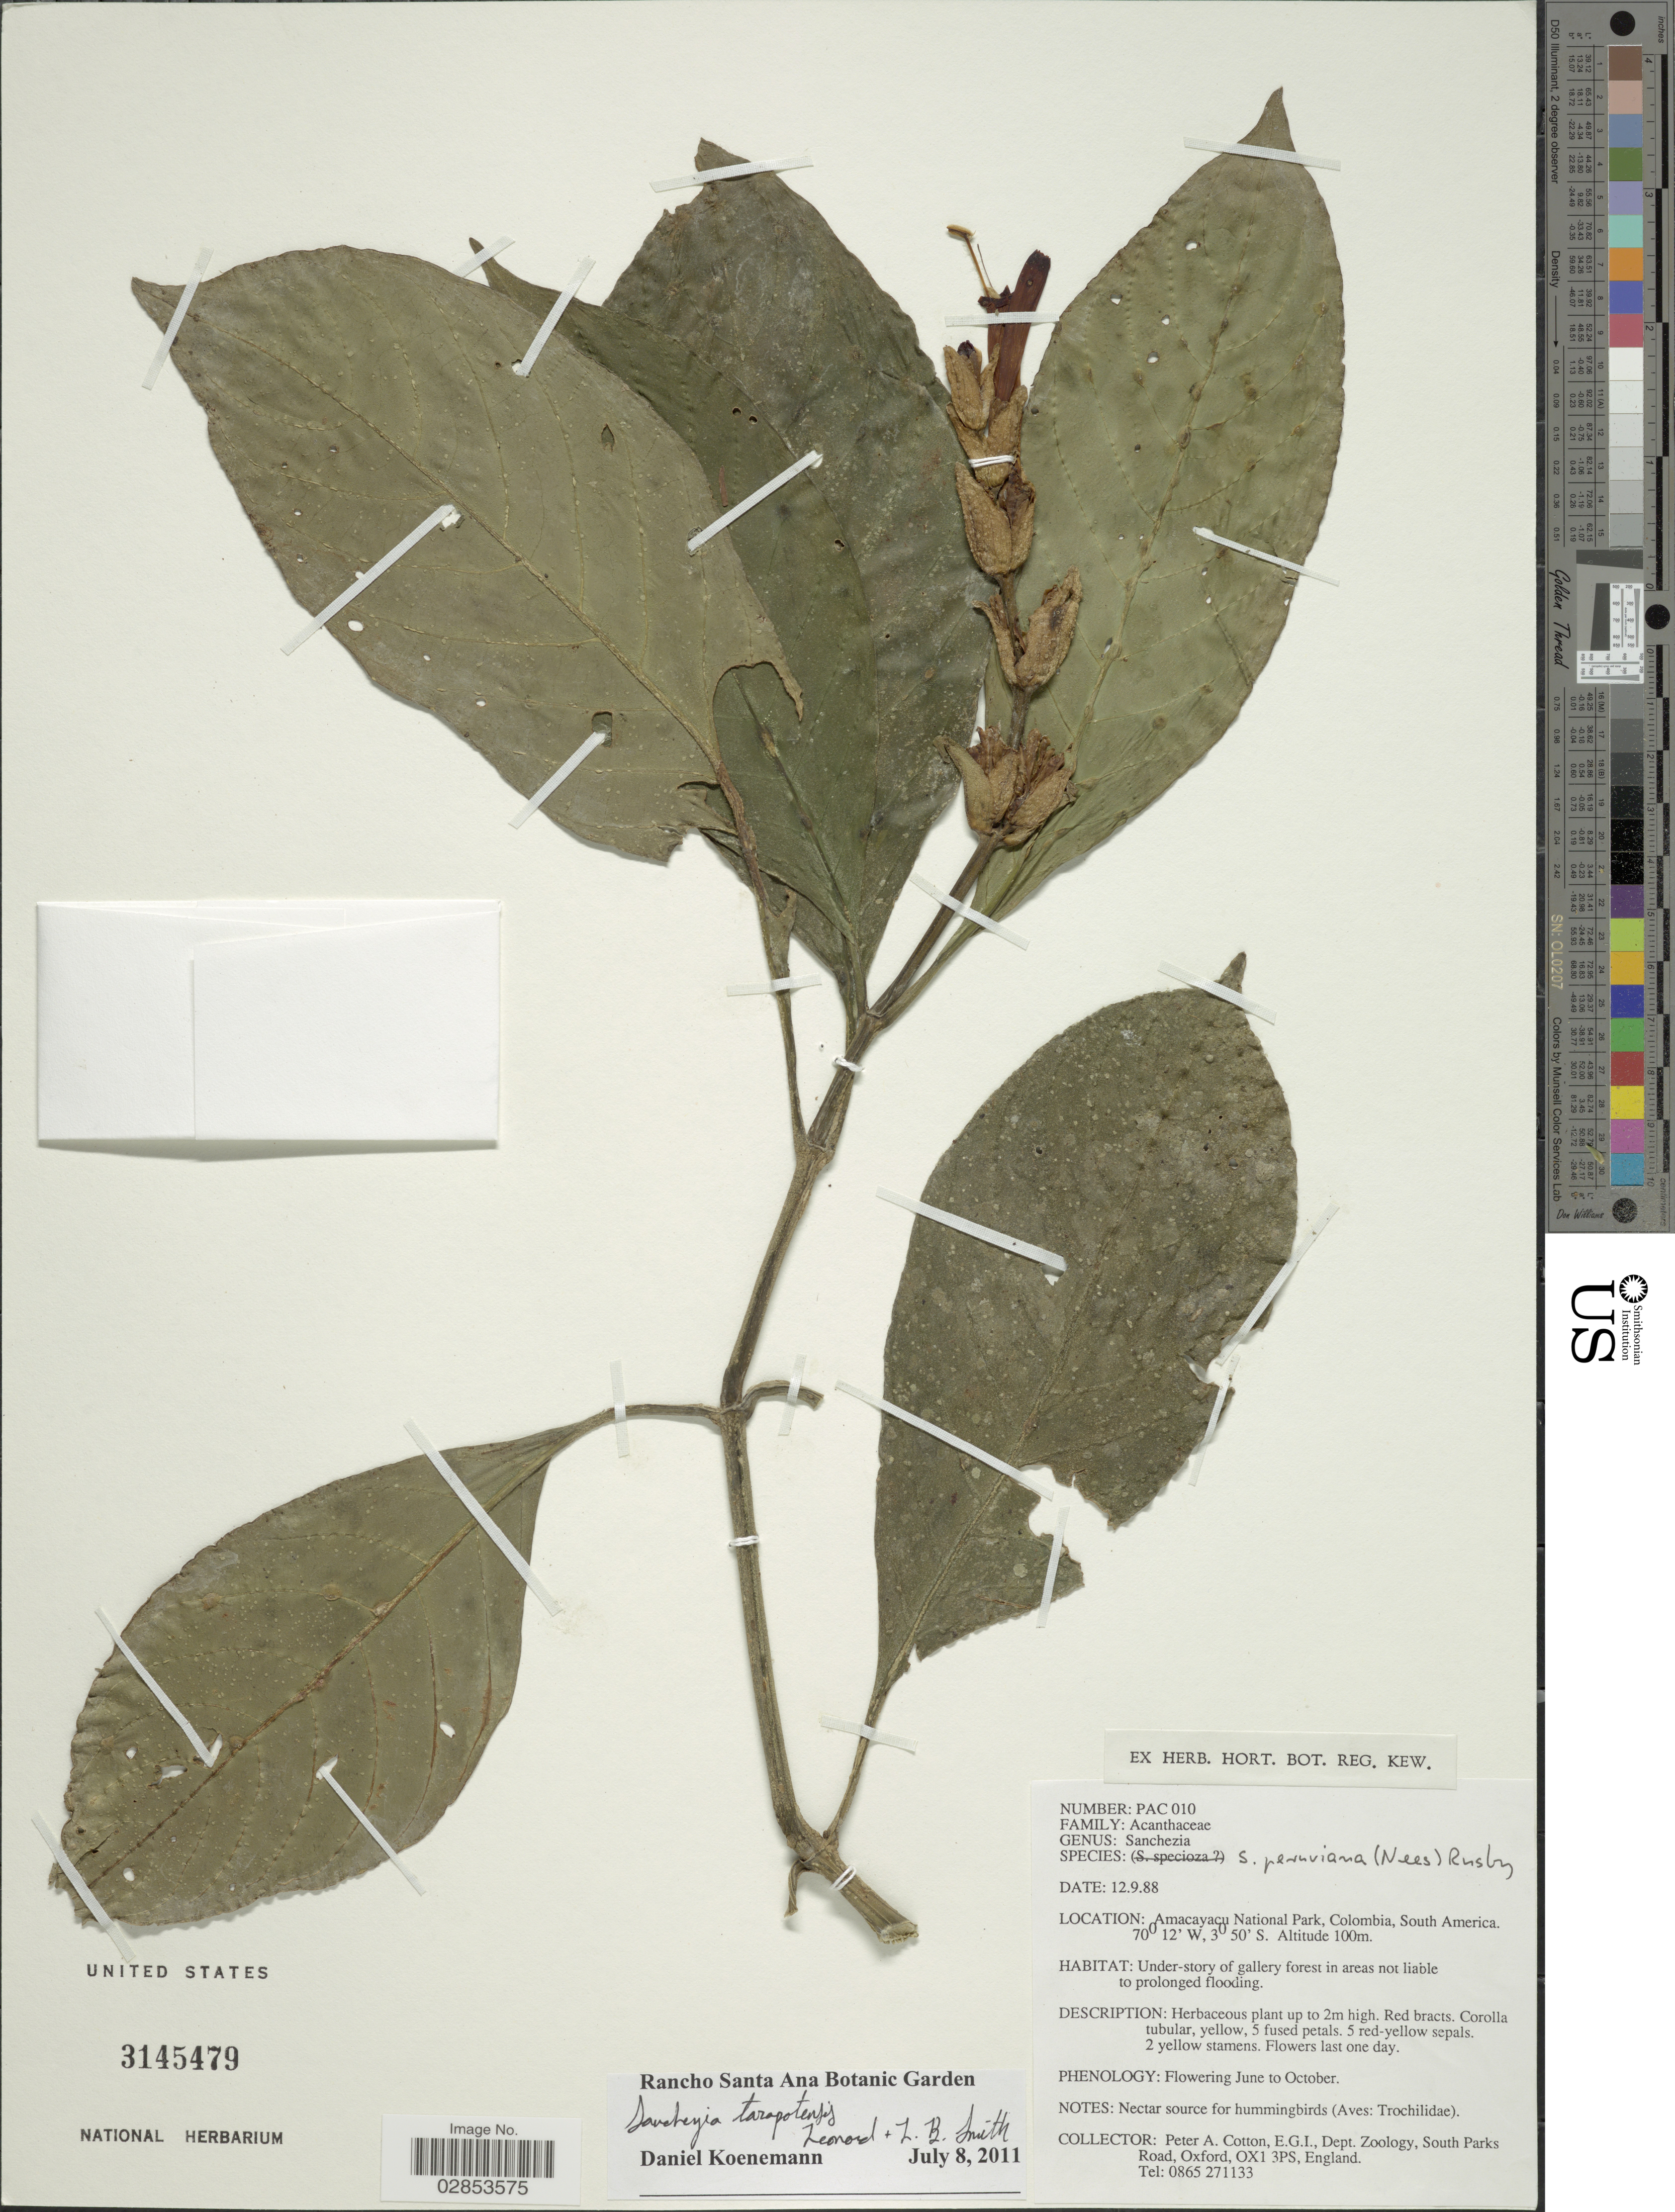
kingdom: Plantae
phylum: Tracheophyta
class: Magnoliopsida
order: Lamiales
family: Acanthaceae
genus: Sanchezia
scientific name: Sanchezia tarapotensis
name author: Leonard & L.B. Sm.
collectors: P. Cotton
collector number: PAC010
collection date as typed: Transcribed d/m/y: 12/9/88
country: Colombia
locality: Amacayacu National Park.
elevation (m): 100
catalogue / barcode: US 3145479